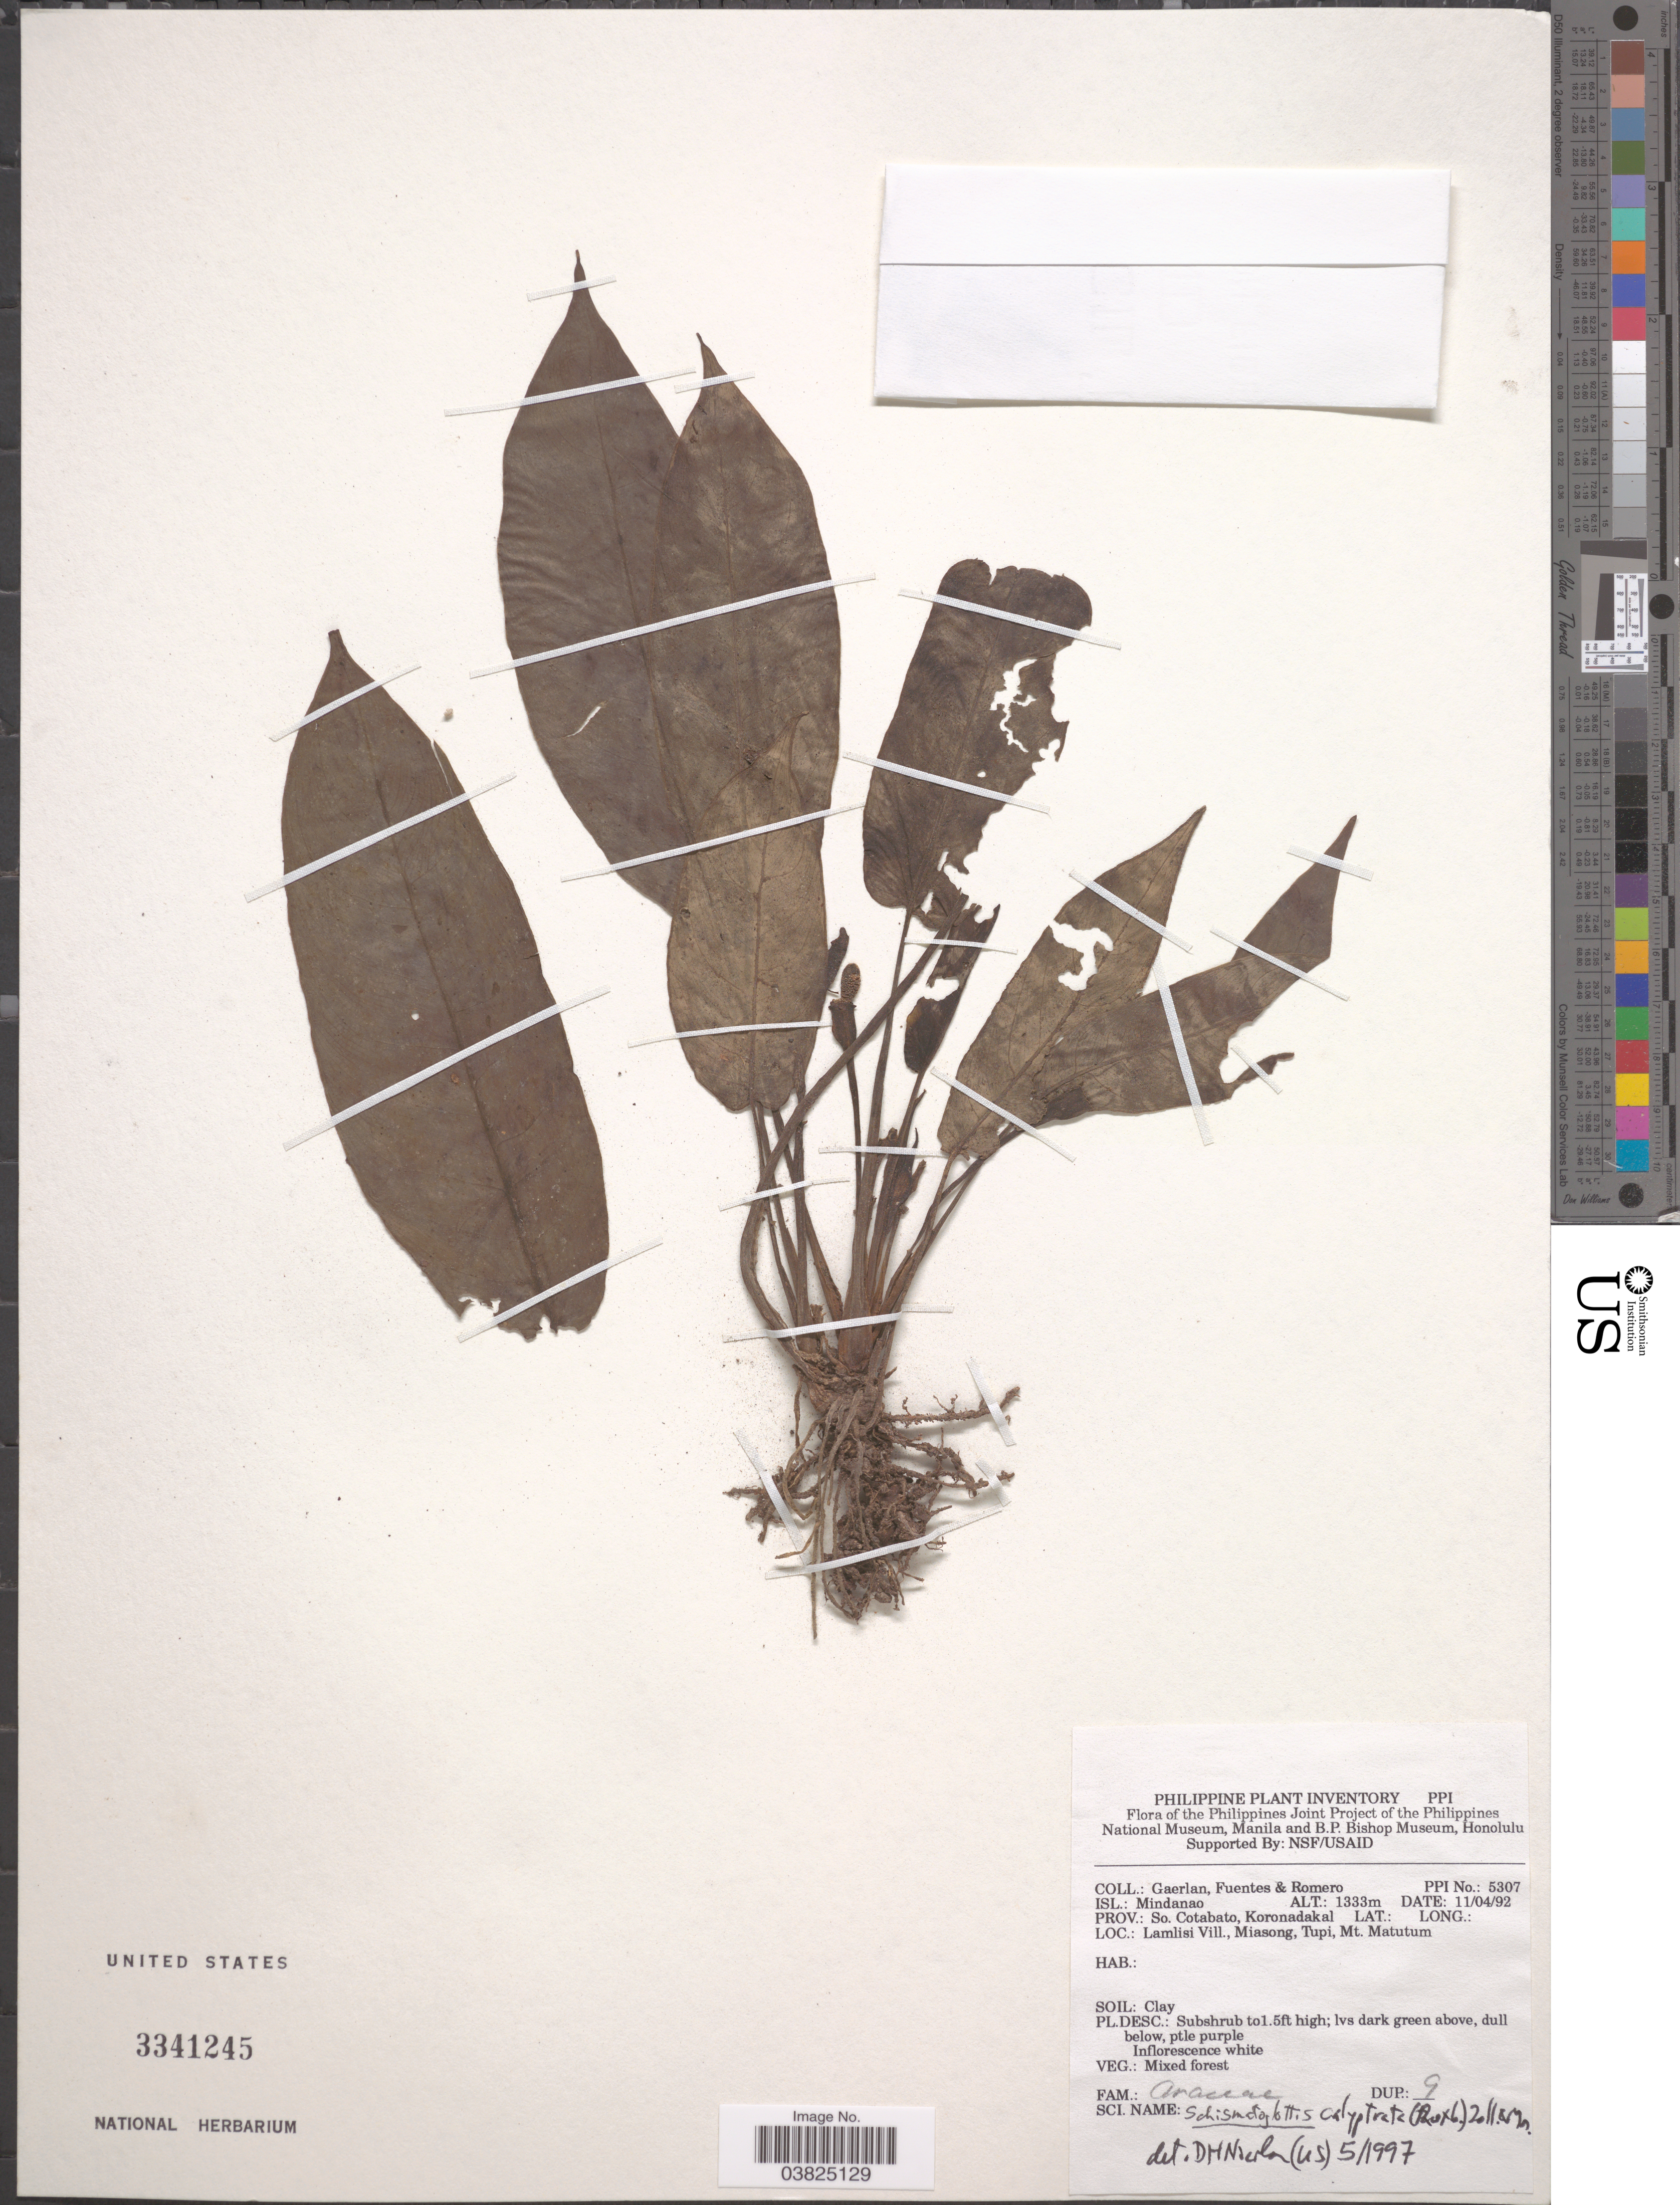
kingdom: Plantae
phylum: Tracheophyta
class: Liliopsida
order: Alismatales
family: Araceae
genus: Schismatoglottis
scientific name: Schismatoglottis calyptrata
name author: Zoll. & Moritzi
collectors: Gaerlan, -. Fuentes & -. Romero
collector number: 5307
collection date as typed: Transcribed d/m/y: 11/4/92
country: Philippines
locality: Isl.: Mindanao. Prov.: So. Cotabato, Koronadakal. Lamlisi Vill., Miasong, Tupi, Mt. Matutum.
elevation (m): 1333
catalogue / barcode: US 3341245